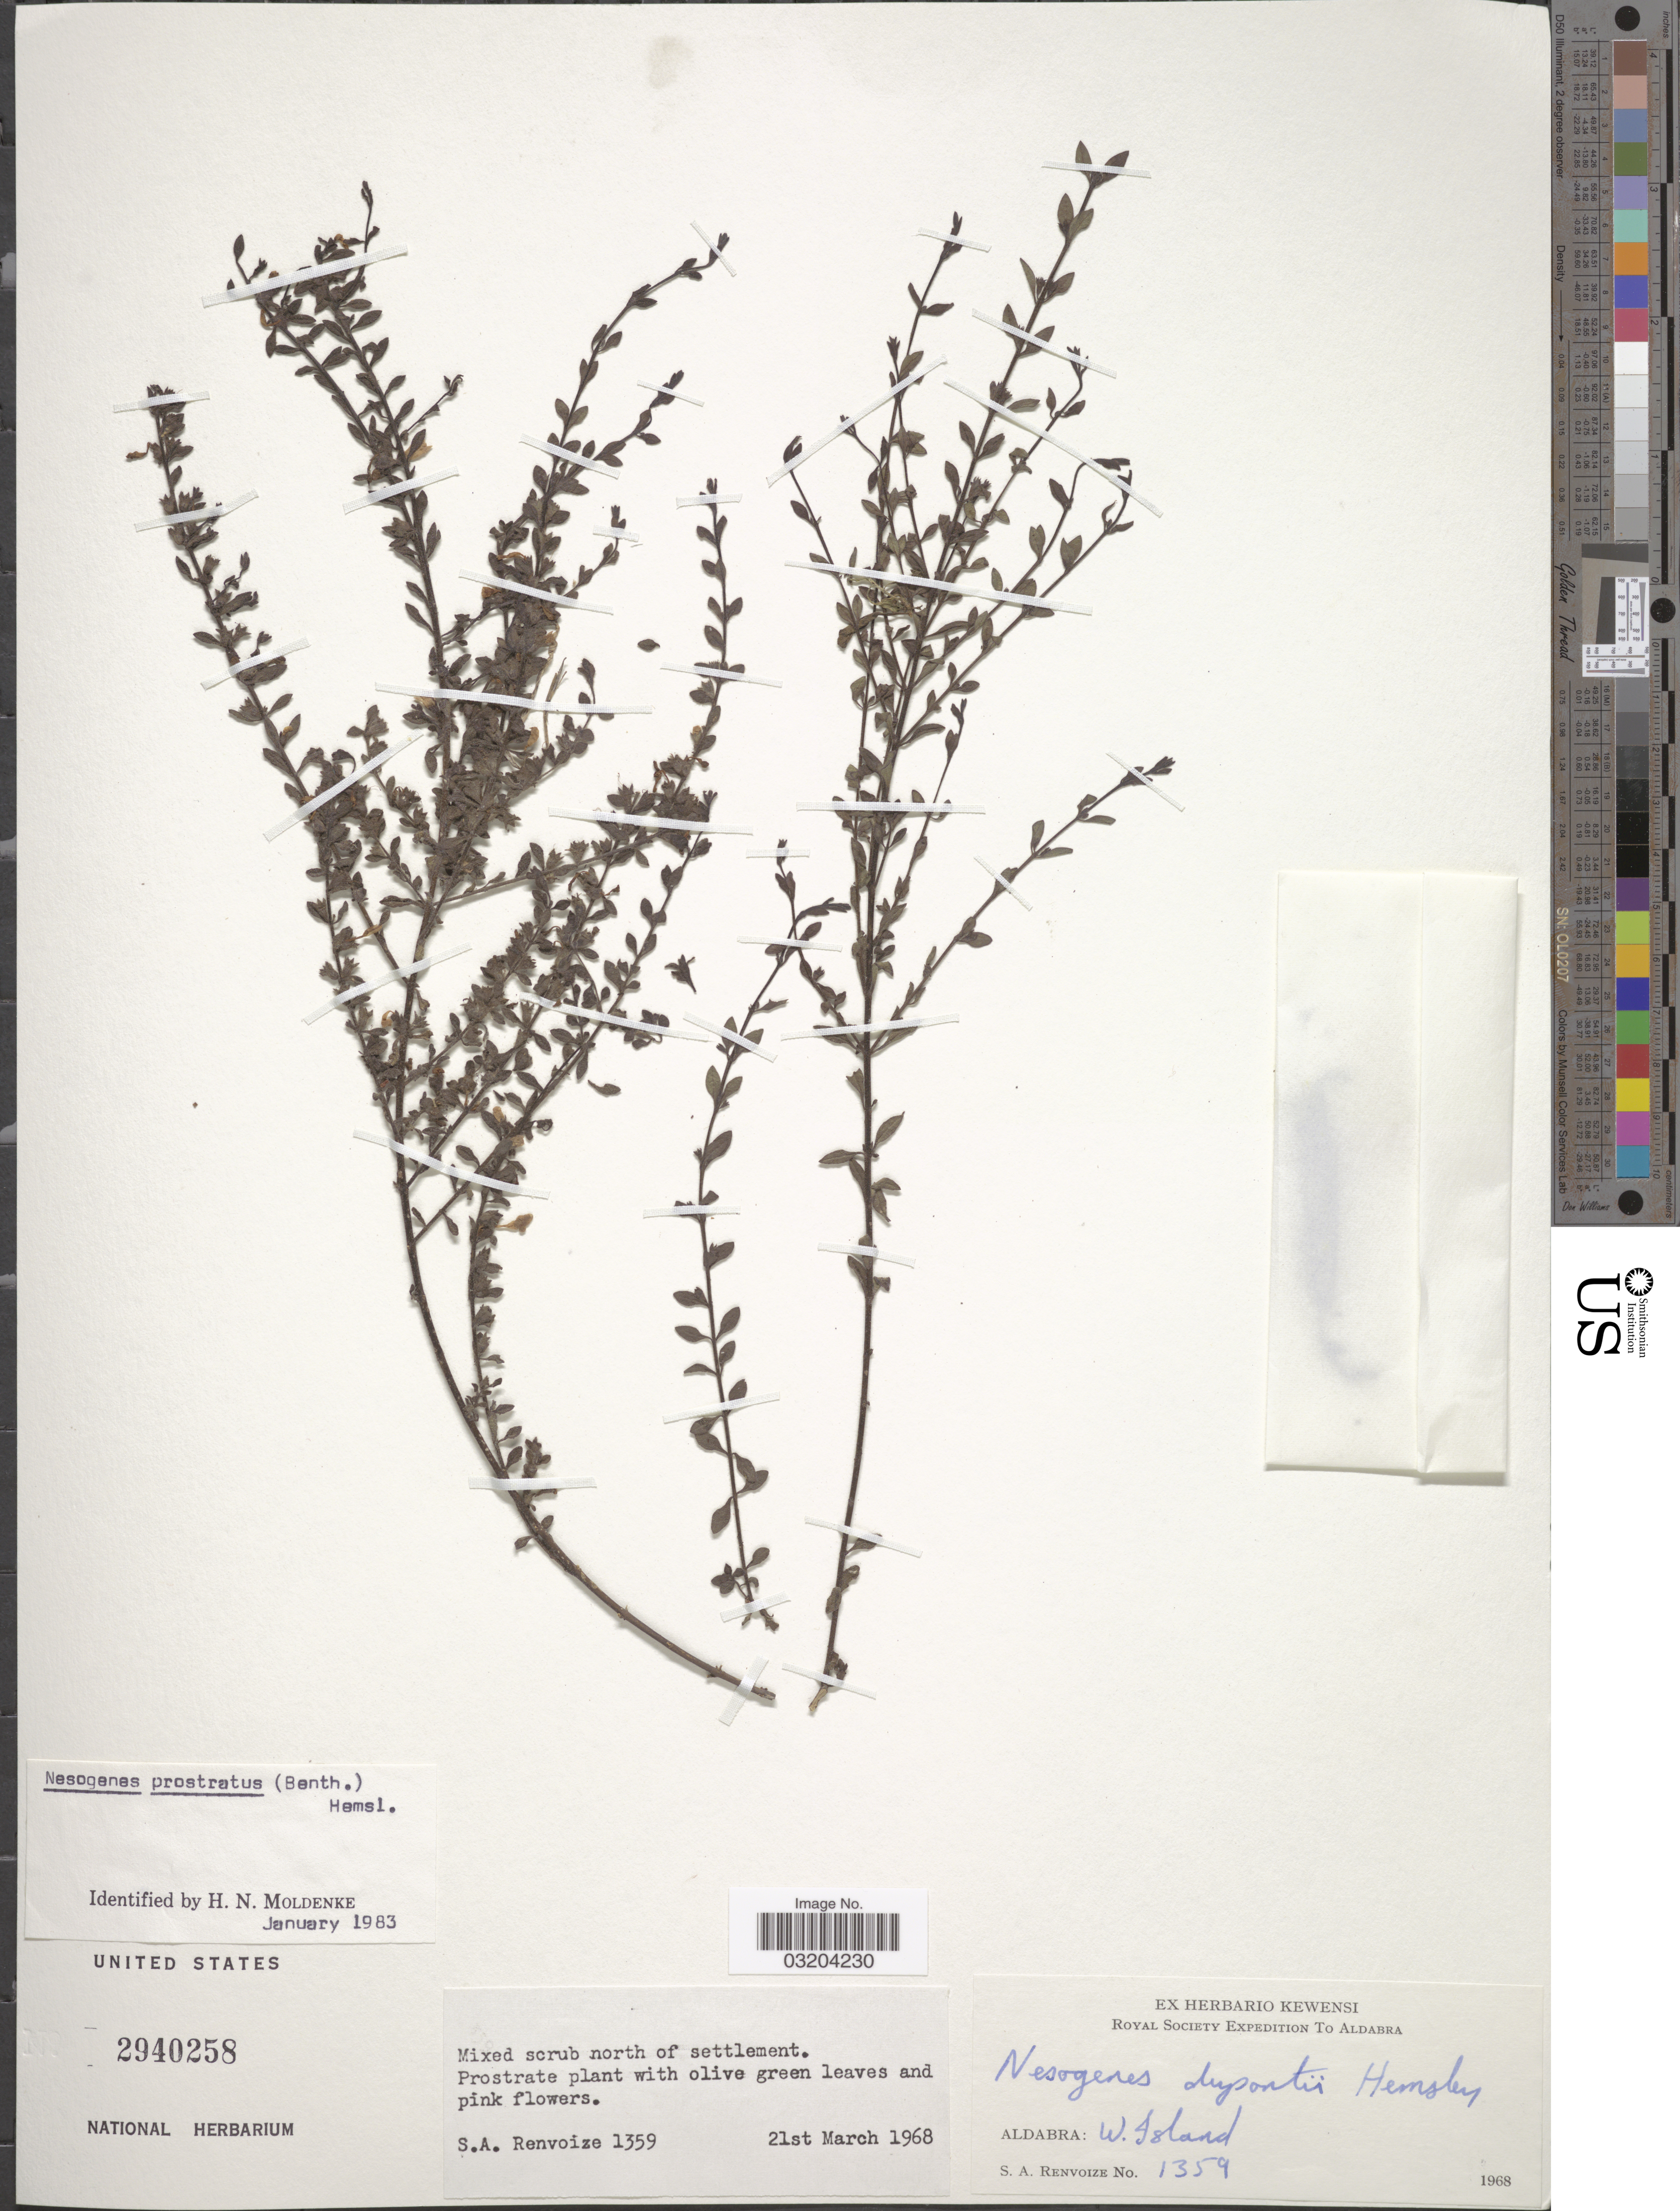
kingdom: Plantae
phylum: Tracheophyta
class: Magnoliopsida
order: Lamiales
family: Orobanchaceae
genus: Nesogenes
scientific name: Nesogenes prostrata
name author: (Benth.) Hemsl.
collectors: S. A. Renvoize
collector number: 1359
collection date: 1968-03-21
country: Seychelles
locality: Aldabra: W. Island.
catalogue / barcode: US 2940258